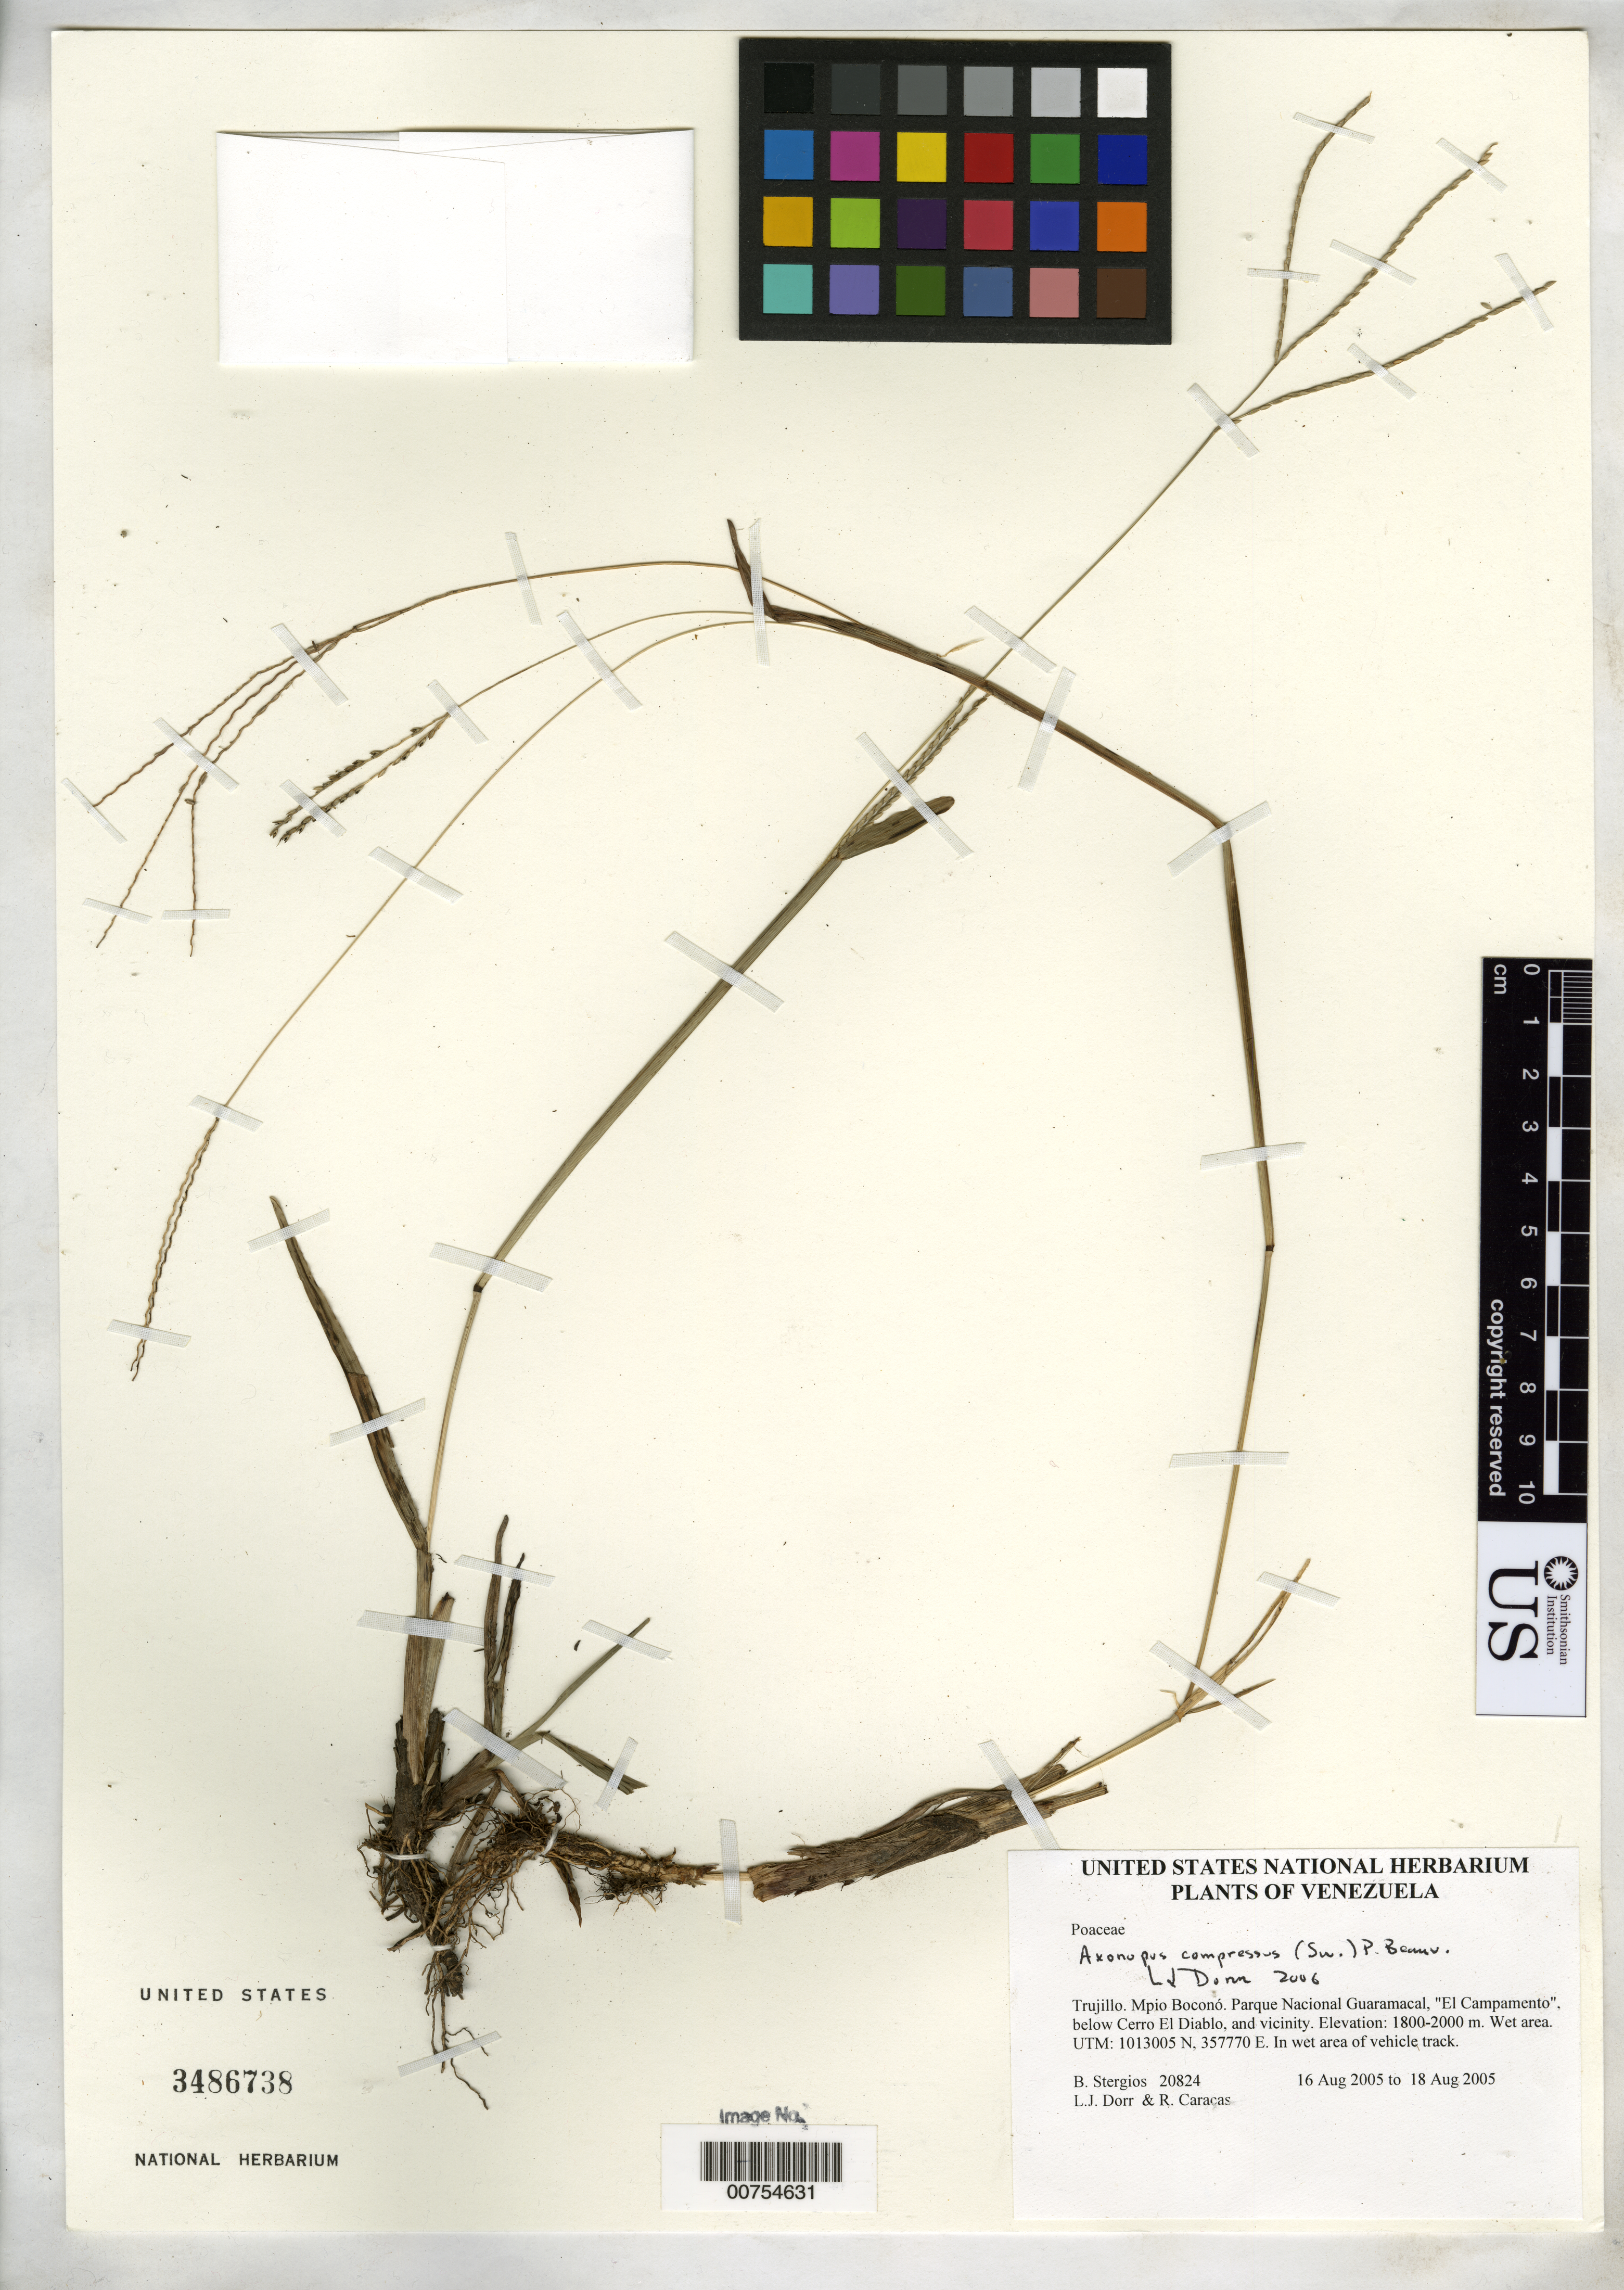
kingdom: Plantae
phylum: Tracheophyta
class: Liliopsida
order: Poales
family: Poaceae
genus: Axonopus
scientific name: Axonopus compressus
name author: (Sw.) P. Beauv.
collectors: B. G. Stergios, L. J. Dorr & R. Caracas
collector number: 20824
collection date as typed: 16 Aug 2005 to 18 Aug 2005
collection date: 2005-08-16/2005-08-18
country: Venezuela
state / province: Trujillo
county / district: Boconó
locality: Parque Nacional Guaramacal, "El Campamento", below Cerro El Diablo, and vicinity.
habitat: Wet area.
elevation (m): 1800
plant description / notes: MO, PORT, US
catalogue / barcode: US 3486738